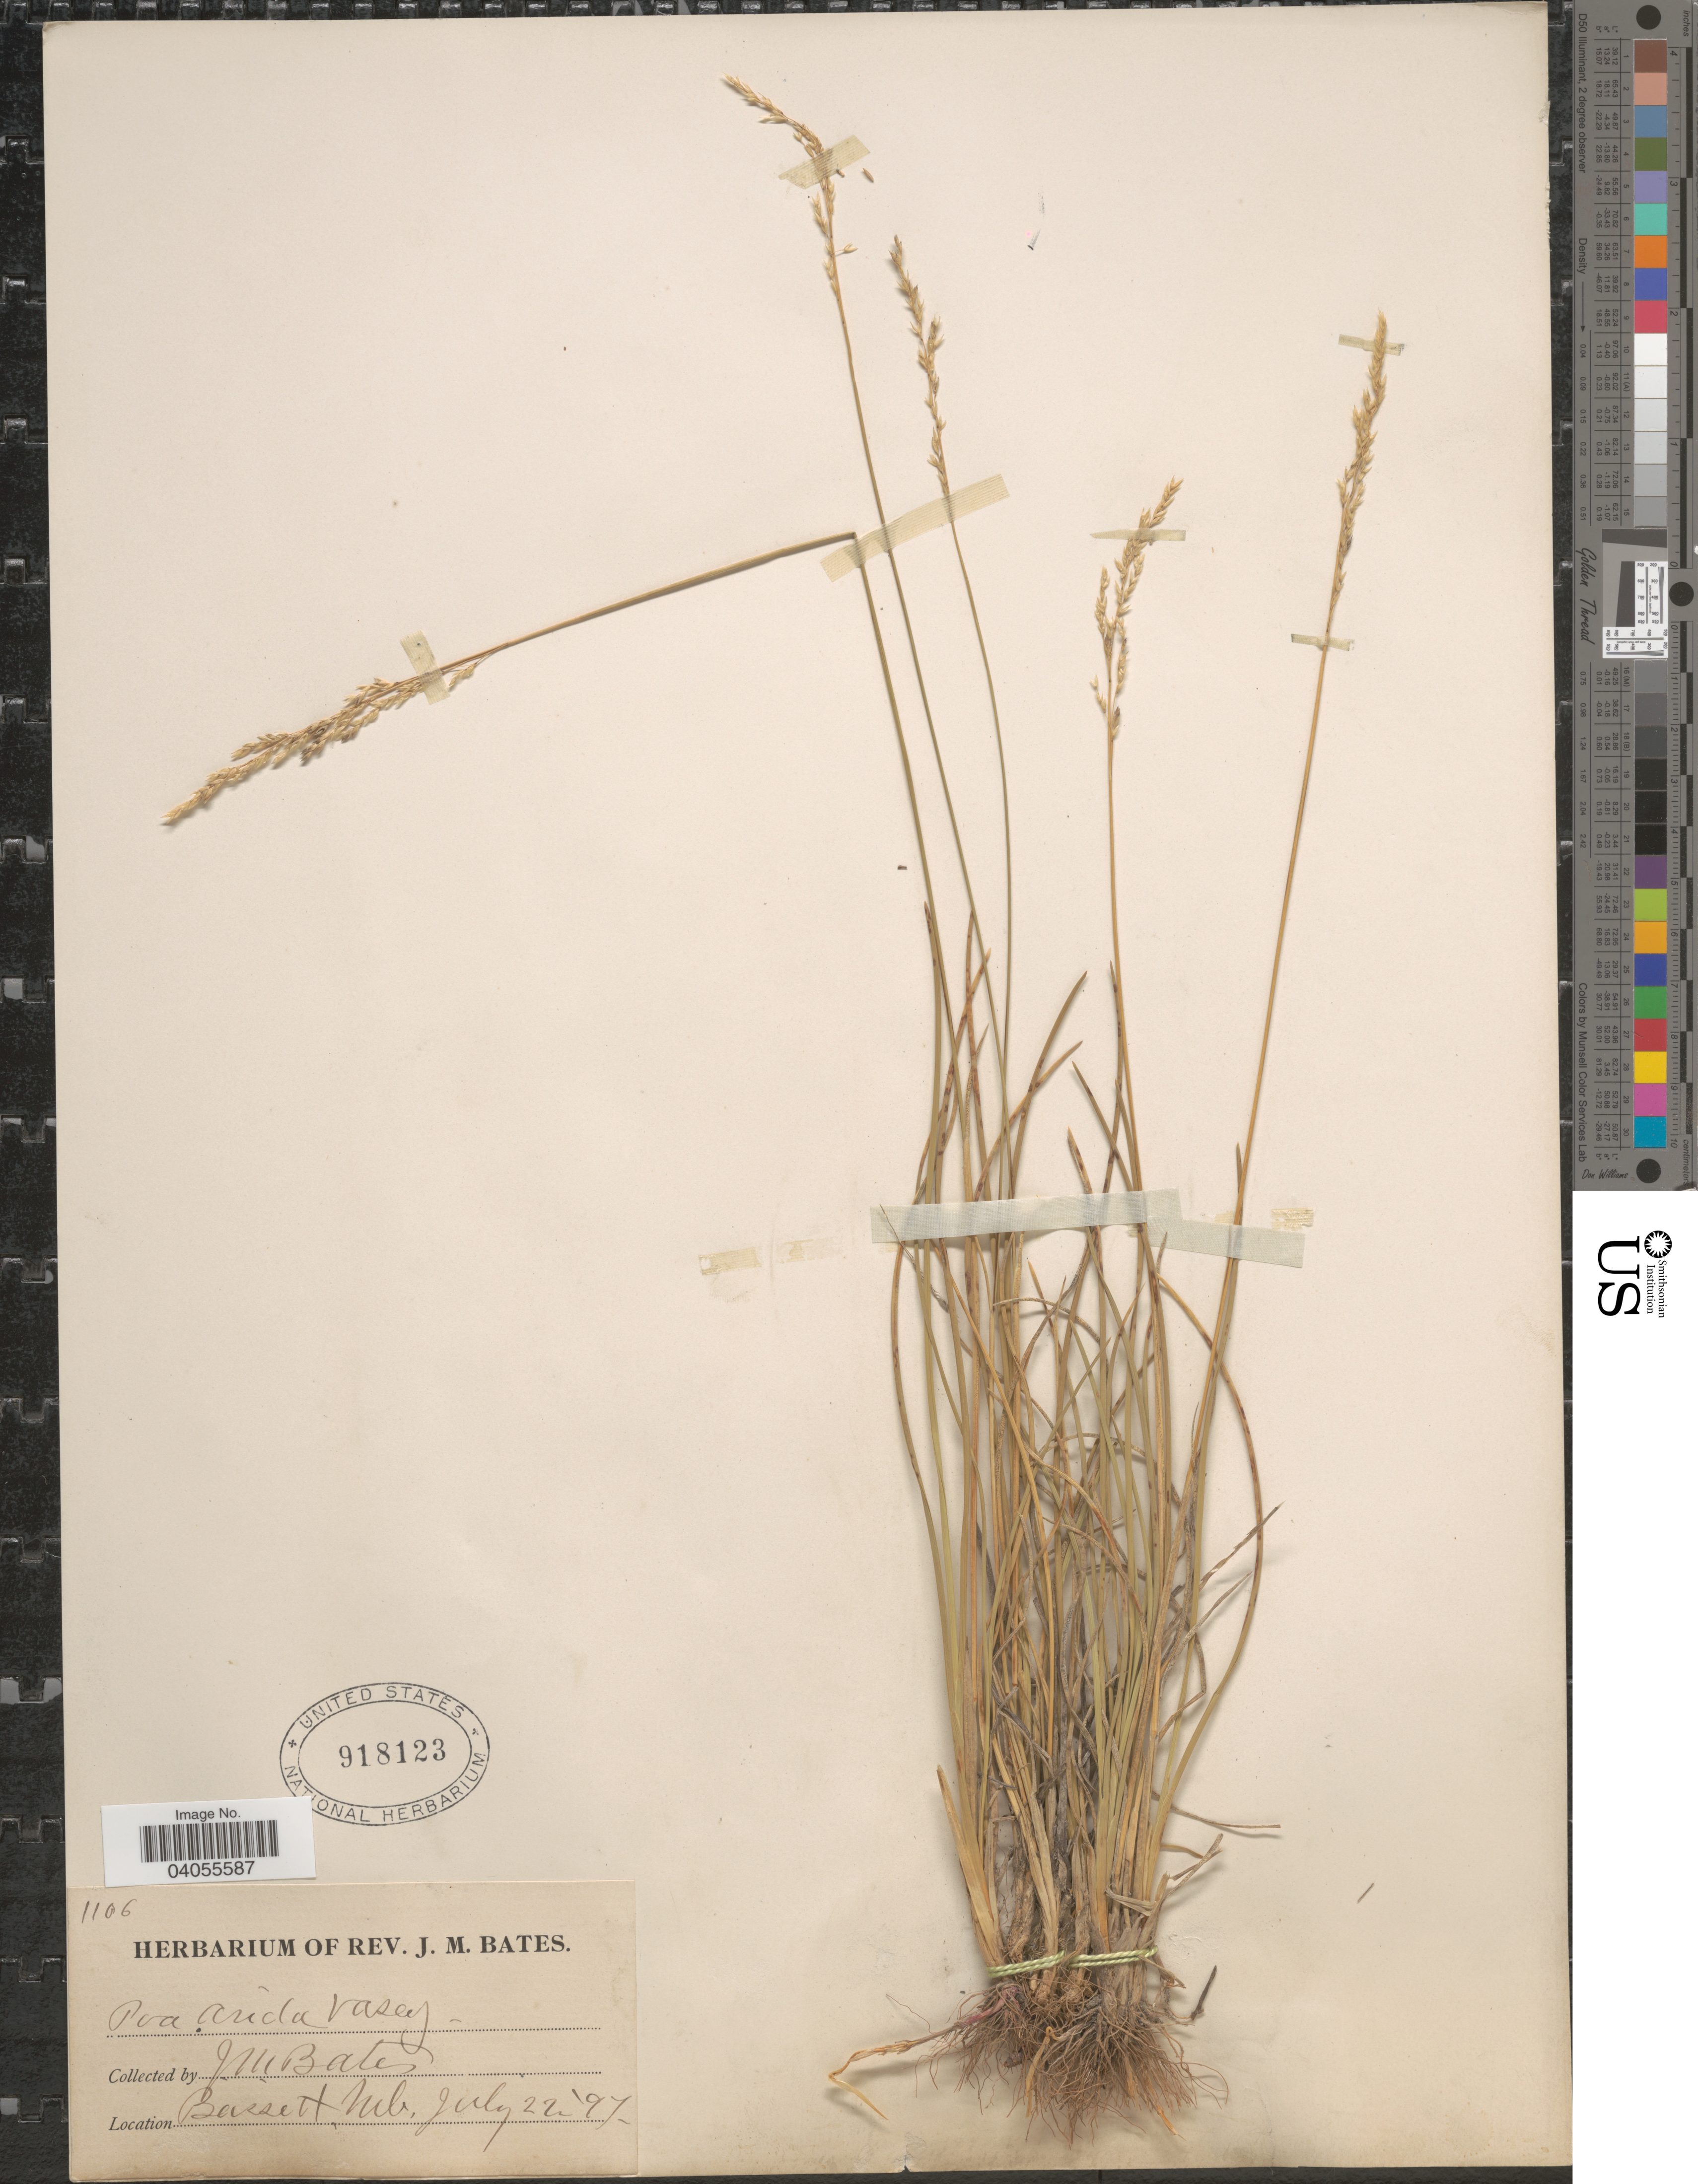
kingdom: Plantae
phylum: Tracheophyta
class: Liliopsida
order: Poales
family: Poaceae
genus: Poa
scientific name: Poa arida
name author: Vasey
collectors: J. Bates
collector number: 1106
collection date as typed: Transcribed d/m/y: 22/7/97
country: United States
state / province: Nebraska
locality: Bassett.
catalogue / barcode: US 918123